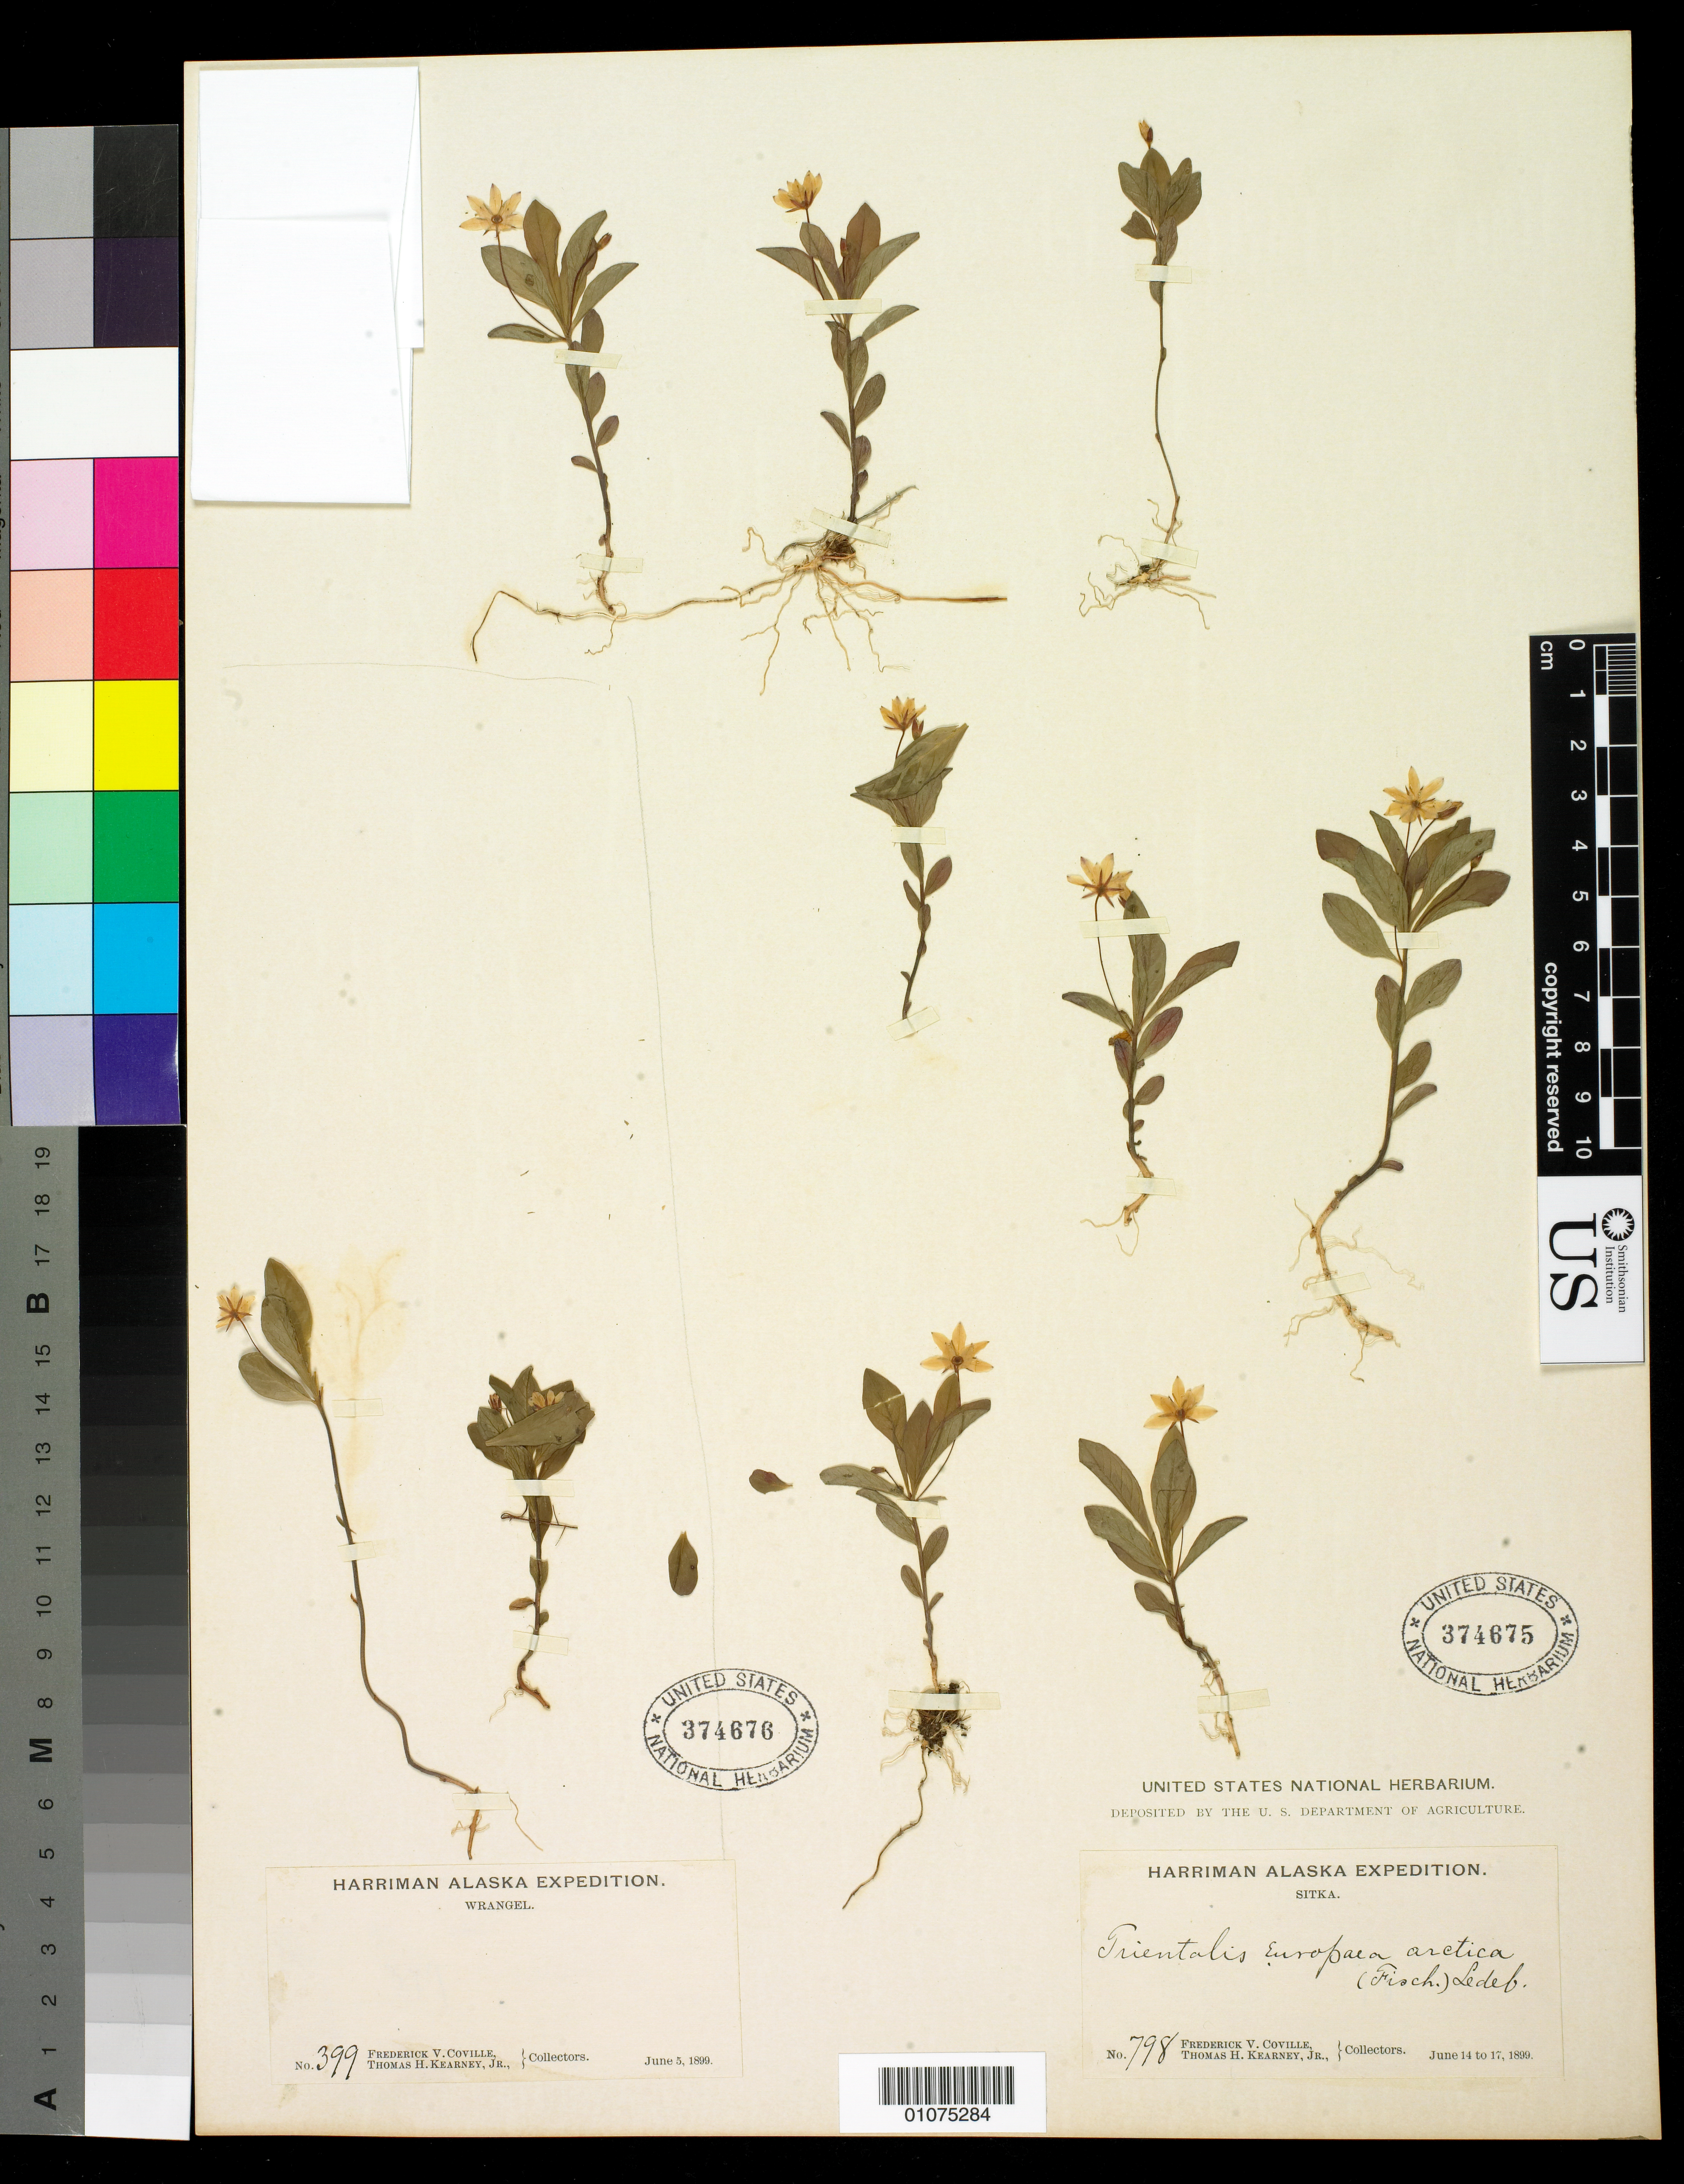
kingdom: Plantae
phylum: Tracheophyta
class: Magnoliopsida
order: Ericales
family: Primulaceae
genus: Trientalis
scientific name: Trientalis europaea subsp. arctica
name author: (Fisch. ex Hook.) Hultén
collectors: F. V. Coville & T. H. Kearney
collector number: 798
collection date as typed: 14 Jun 1899 to 17 Jun 1899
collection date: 1899-06-14/1899-06-17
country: United States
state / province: Alaska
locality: Sitka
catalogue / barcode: US 374675